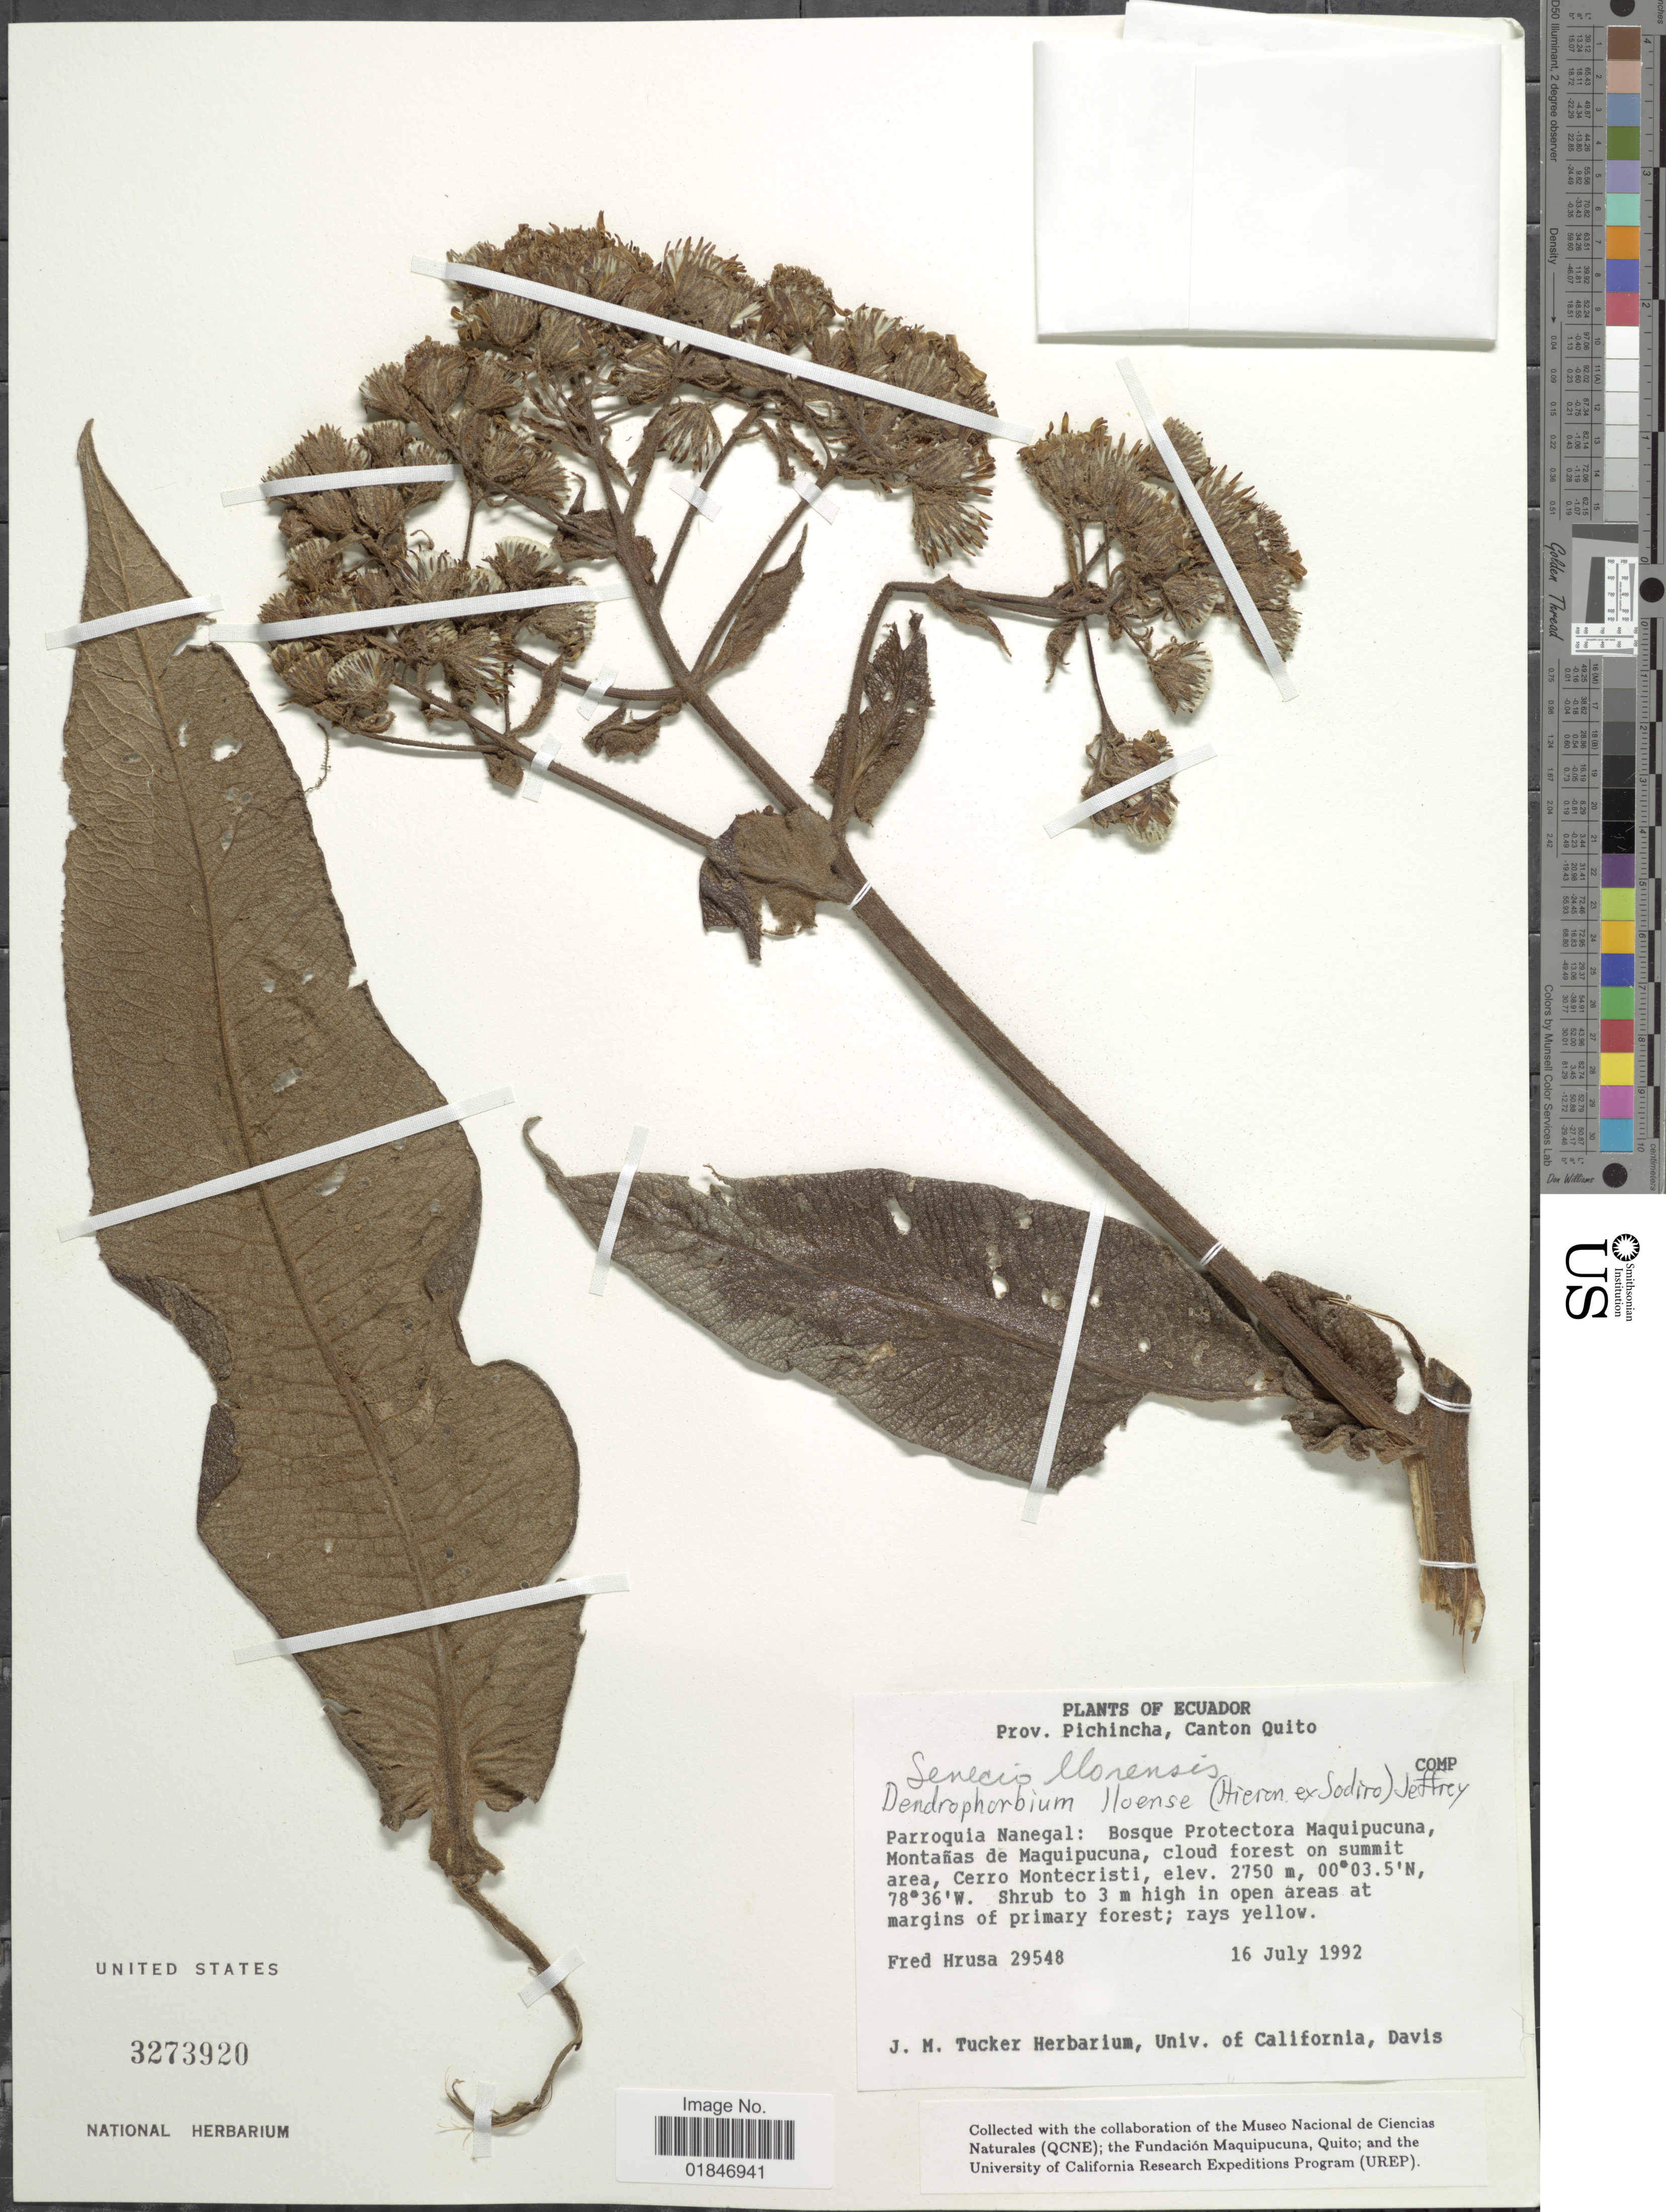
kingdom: Plantae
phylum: Tracheophyta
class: Magnoliopsida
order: Asterales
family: Asteraceae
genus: Dendrophorbium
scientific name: Dendrophorbium iloense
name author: (Hieron.) C. Jeffrey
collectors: G. Hrusa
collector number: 29548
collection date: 1992-07-16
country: Ecuador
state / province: Pichincha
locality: Prov. Pichincha, Canton Quito. Parroquia Nanegal: Bosque Protectora Maquipucuna, Montanas de Maquipucuna, cloud forest on summit area, Cerro Montecristi,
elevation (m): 2750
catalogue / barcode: US 3273920